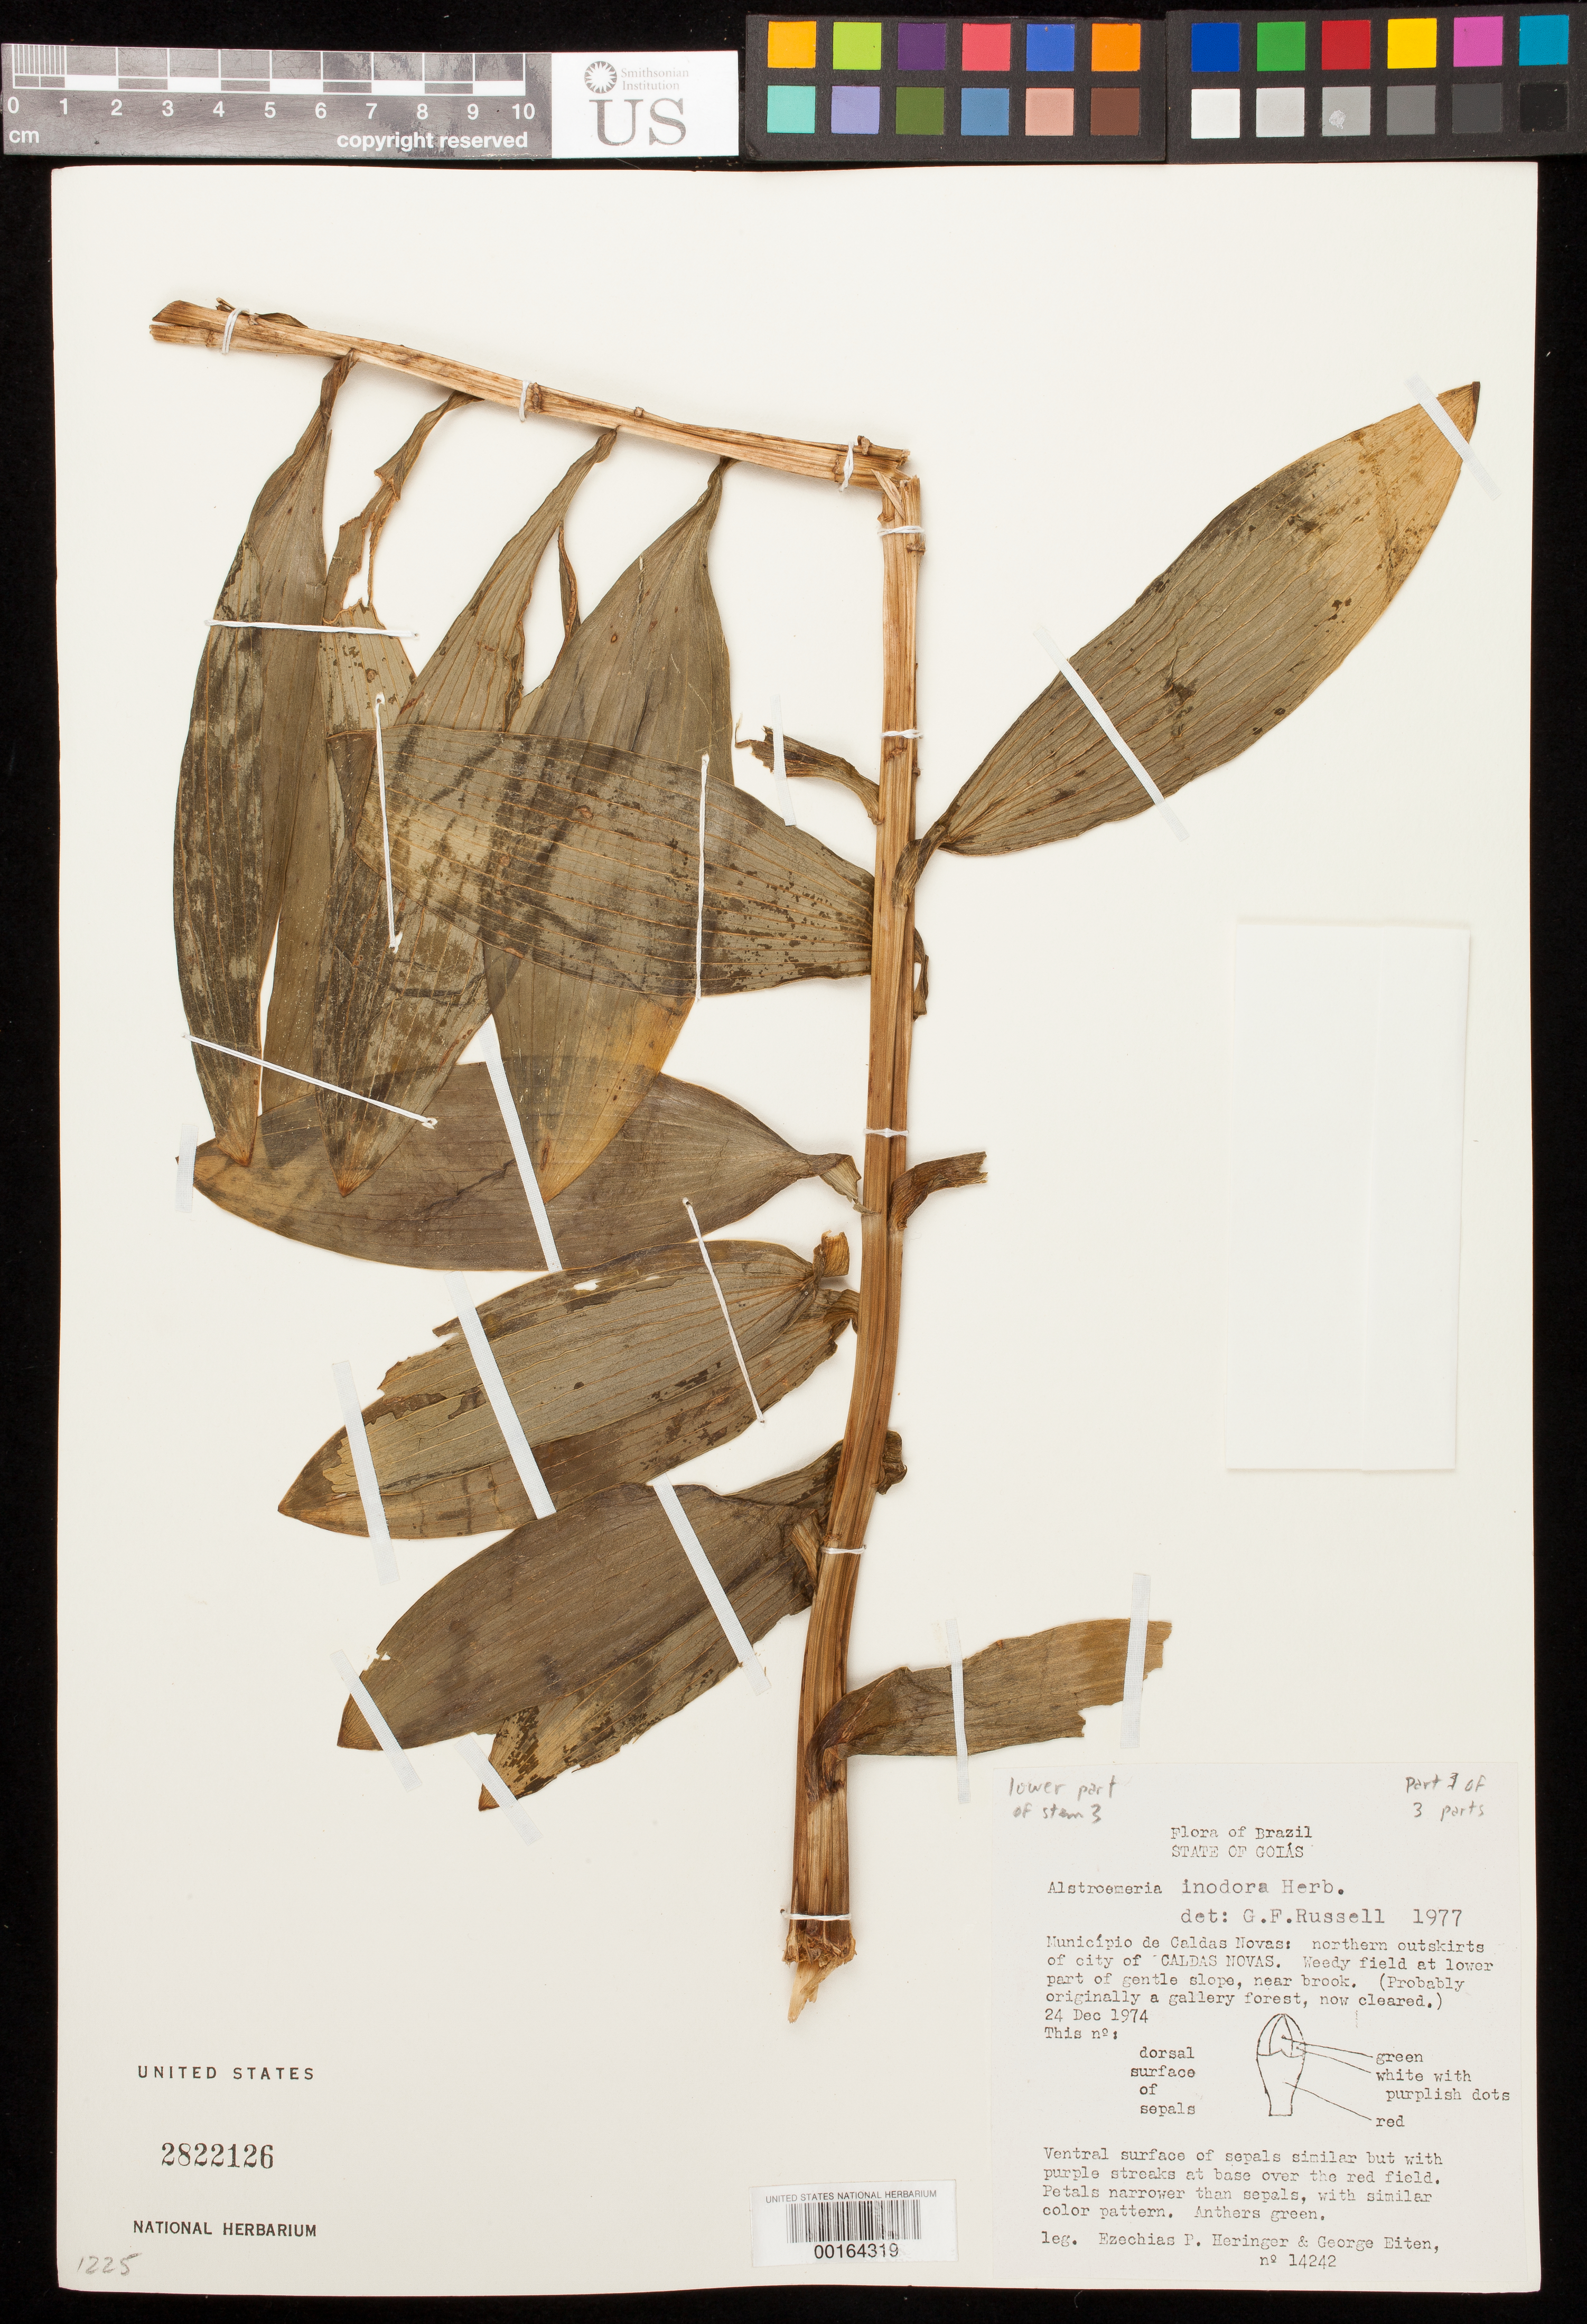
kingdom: Plantae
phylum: Tracheophyta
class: Liliopsida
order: Liliales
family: Alstroemeriaceae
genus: Alstroemeria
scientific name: Alstroemeria inodora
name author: Herb.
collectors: E. P. Heringer & G. Eiten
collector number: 14242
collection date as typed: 24 Dec 1974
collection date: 1974-12-24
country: Brazil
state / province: Goiás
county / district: Caldas Novas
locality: Northern outskirts of city of caldas novas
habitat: Weedy field at lower part of gentle slope, near brook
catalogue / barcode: US 2822126